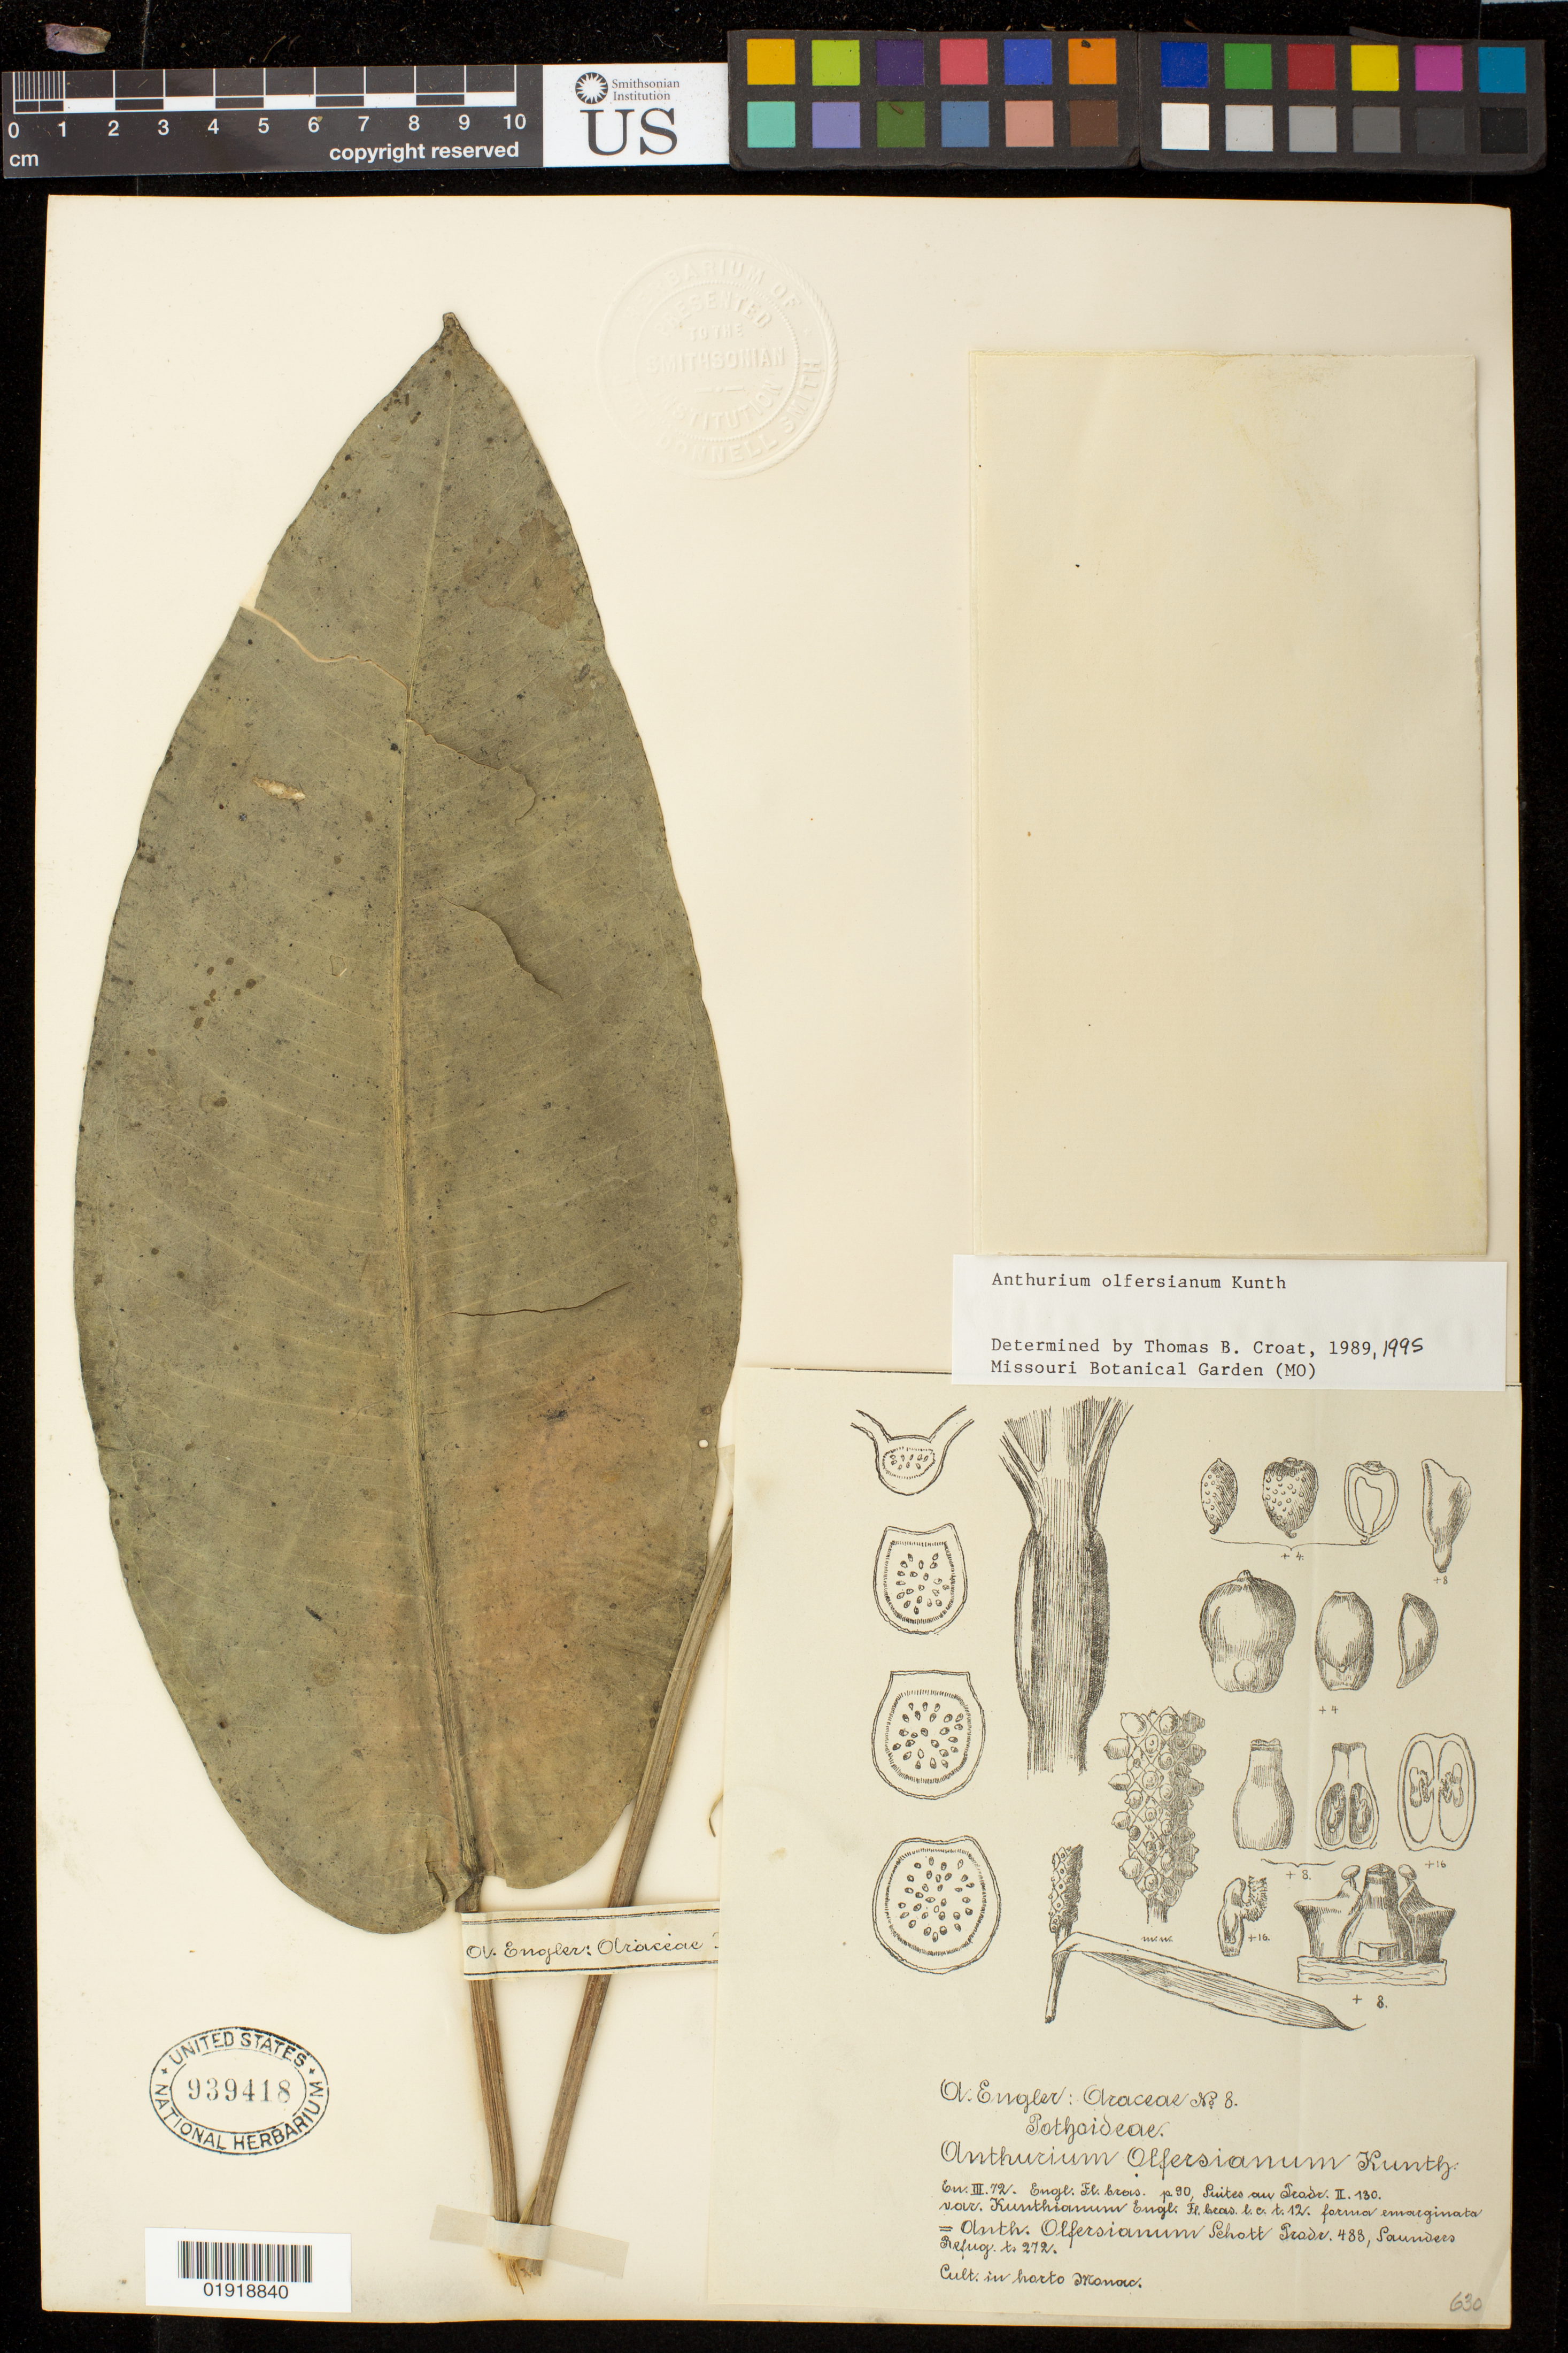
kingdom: Plantae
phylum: Tracheophyta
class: Liliopsida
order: Alismatales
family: Araceae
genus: Anthurium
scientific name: Anthurium olfersianum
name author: Kunth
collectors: A. Engler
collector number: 8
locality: Cult. in horto Monarc.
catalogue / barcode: US 939418